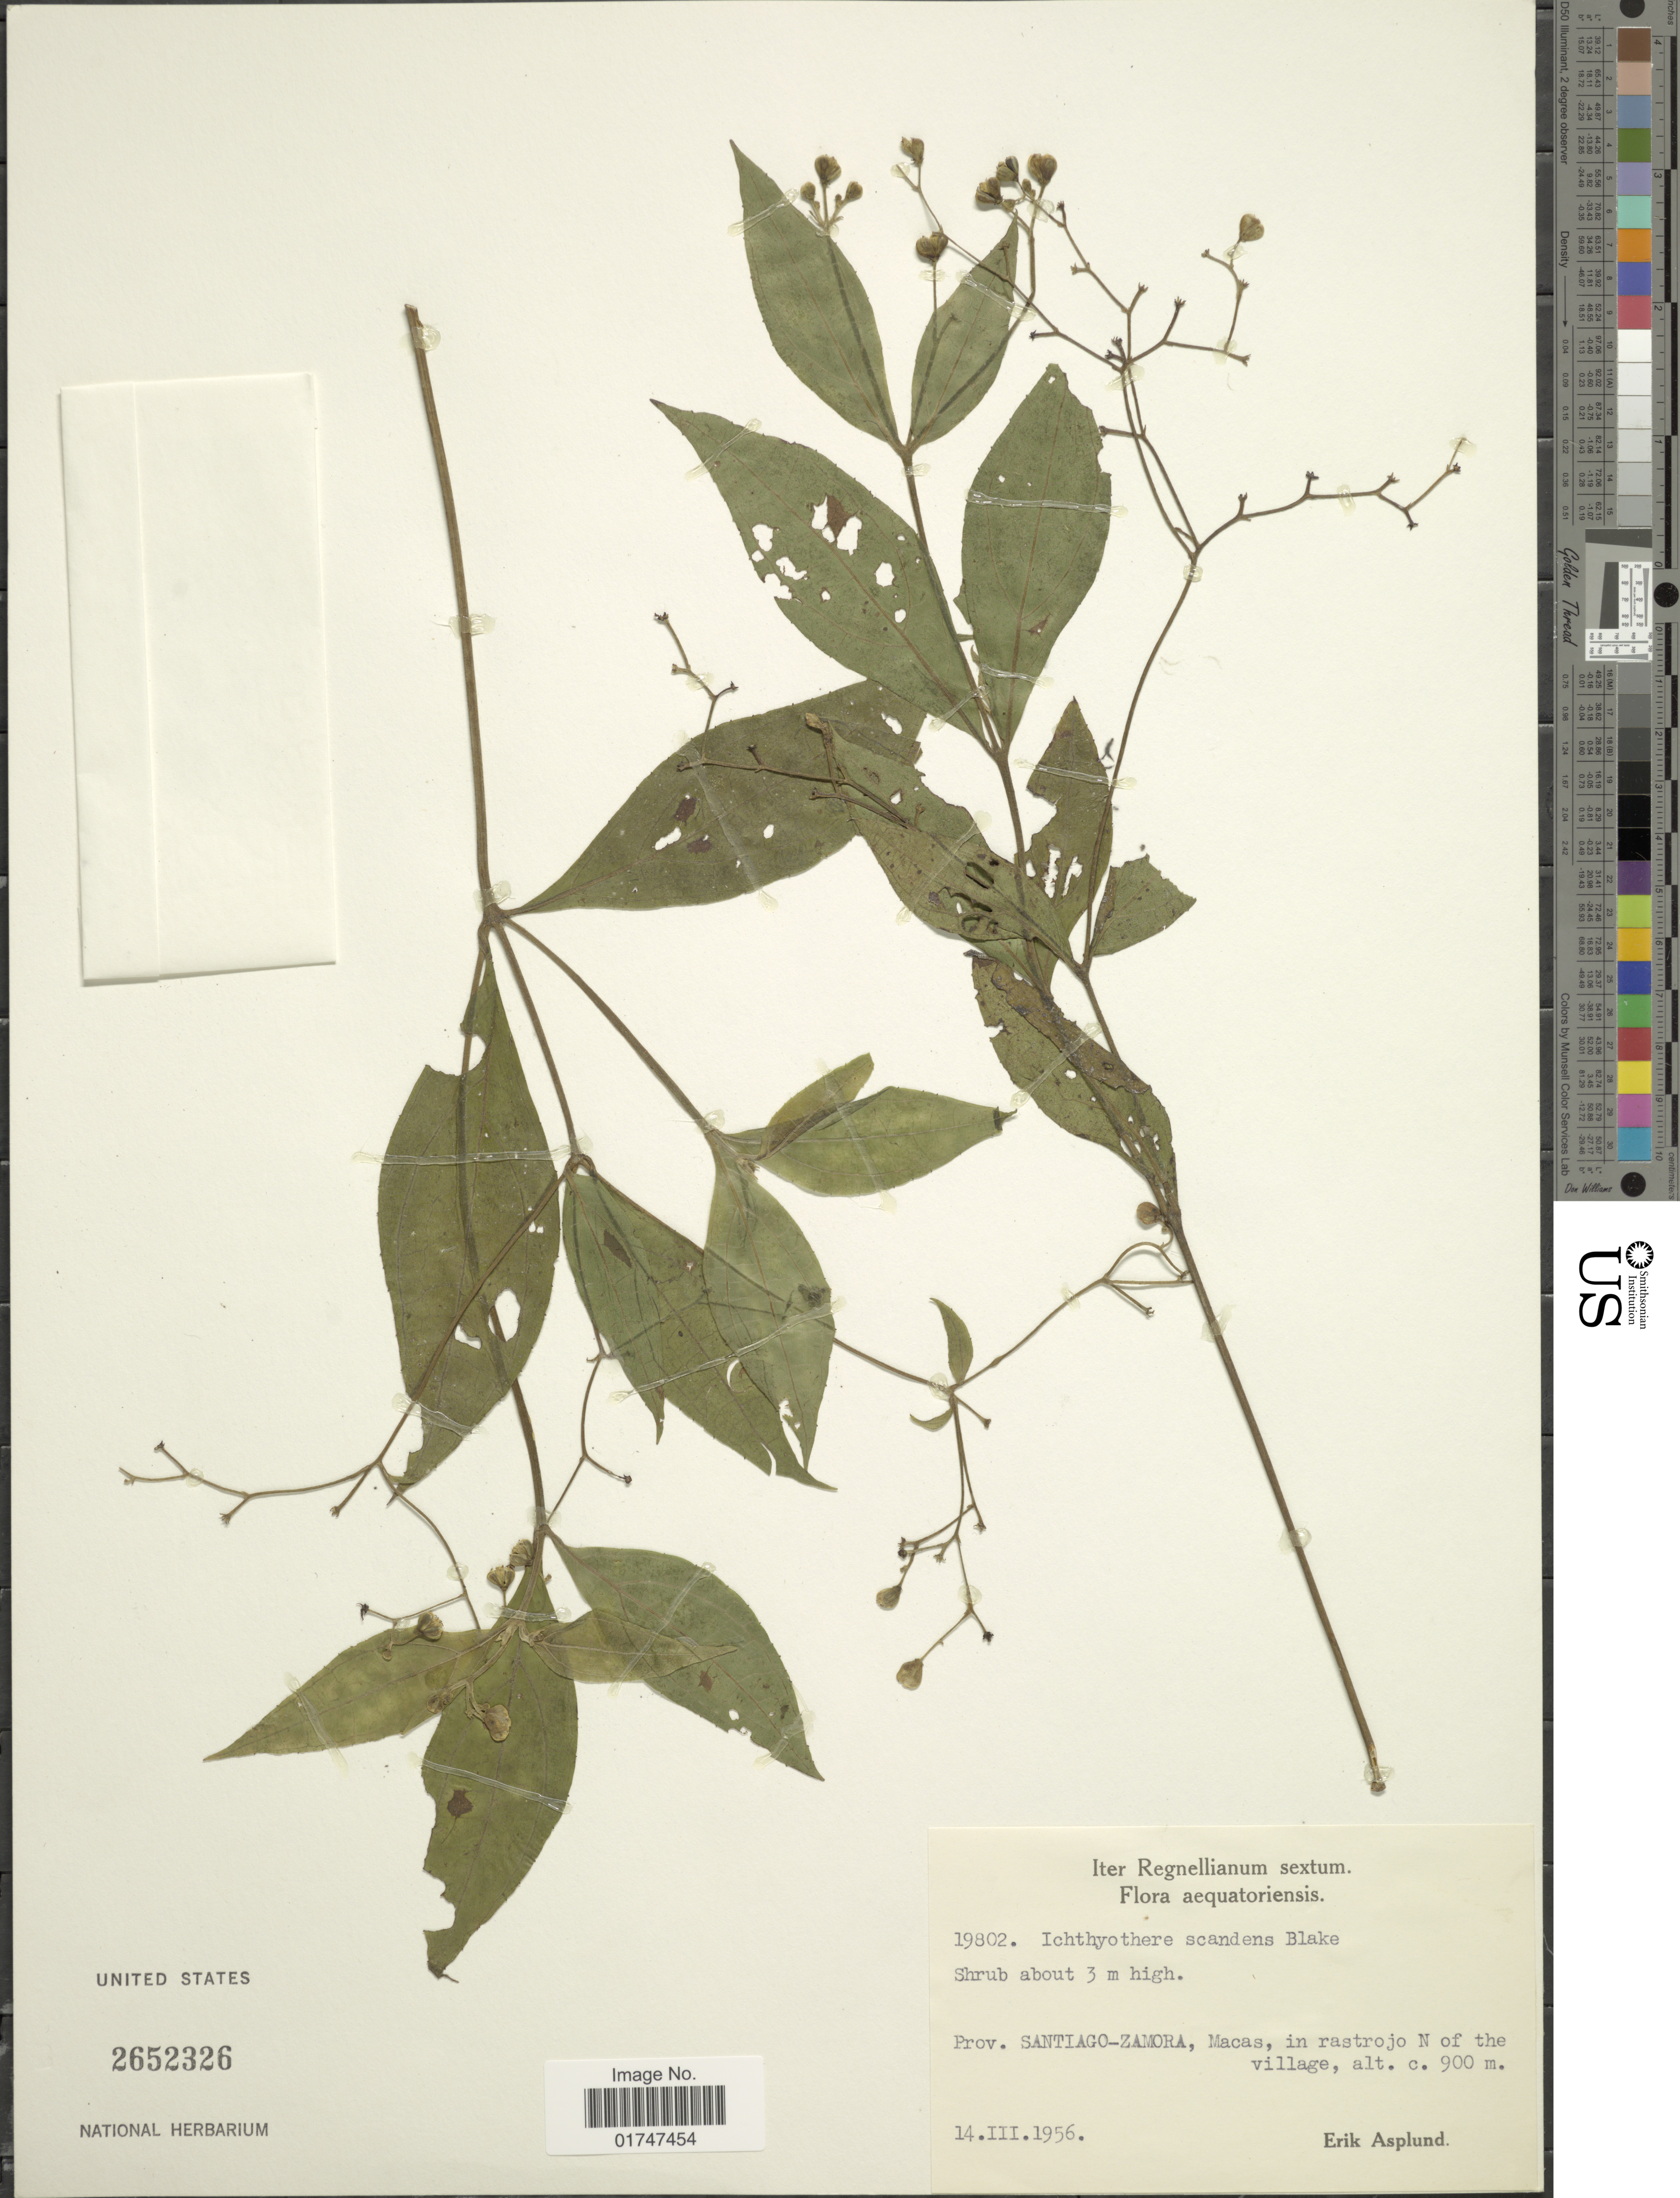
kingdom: Plantae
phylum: Tracheophyta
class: Magnoliopsida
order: Asterales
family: Asteraceae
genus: Ichthyothere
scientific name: Ichthyothere scandens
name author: S.F. Blake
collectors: E. Asplund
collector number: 19802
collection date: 1956-03-14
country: Ecuador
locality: Prov. Santiago-Zamora, Macas, in rastrojo N of the village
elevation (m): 900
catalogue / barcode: US 2652326